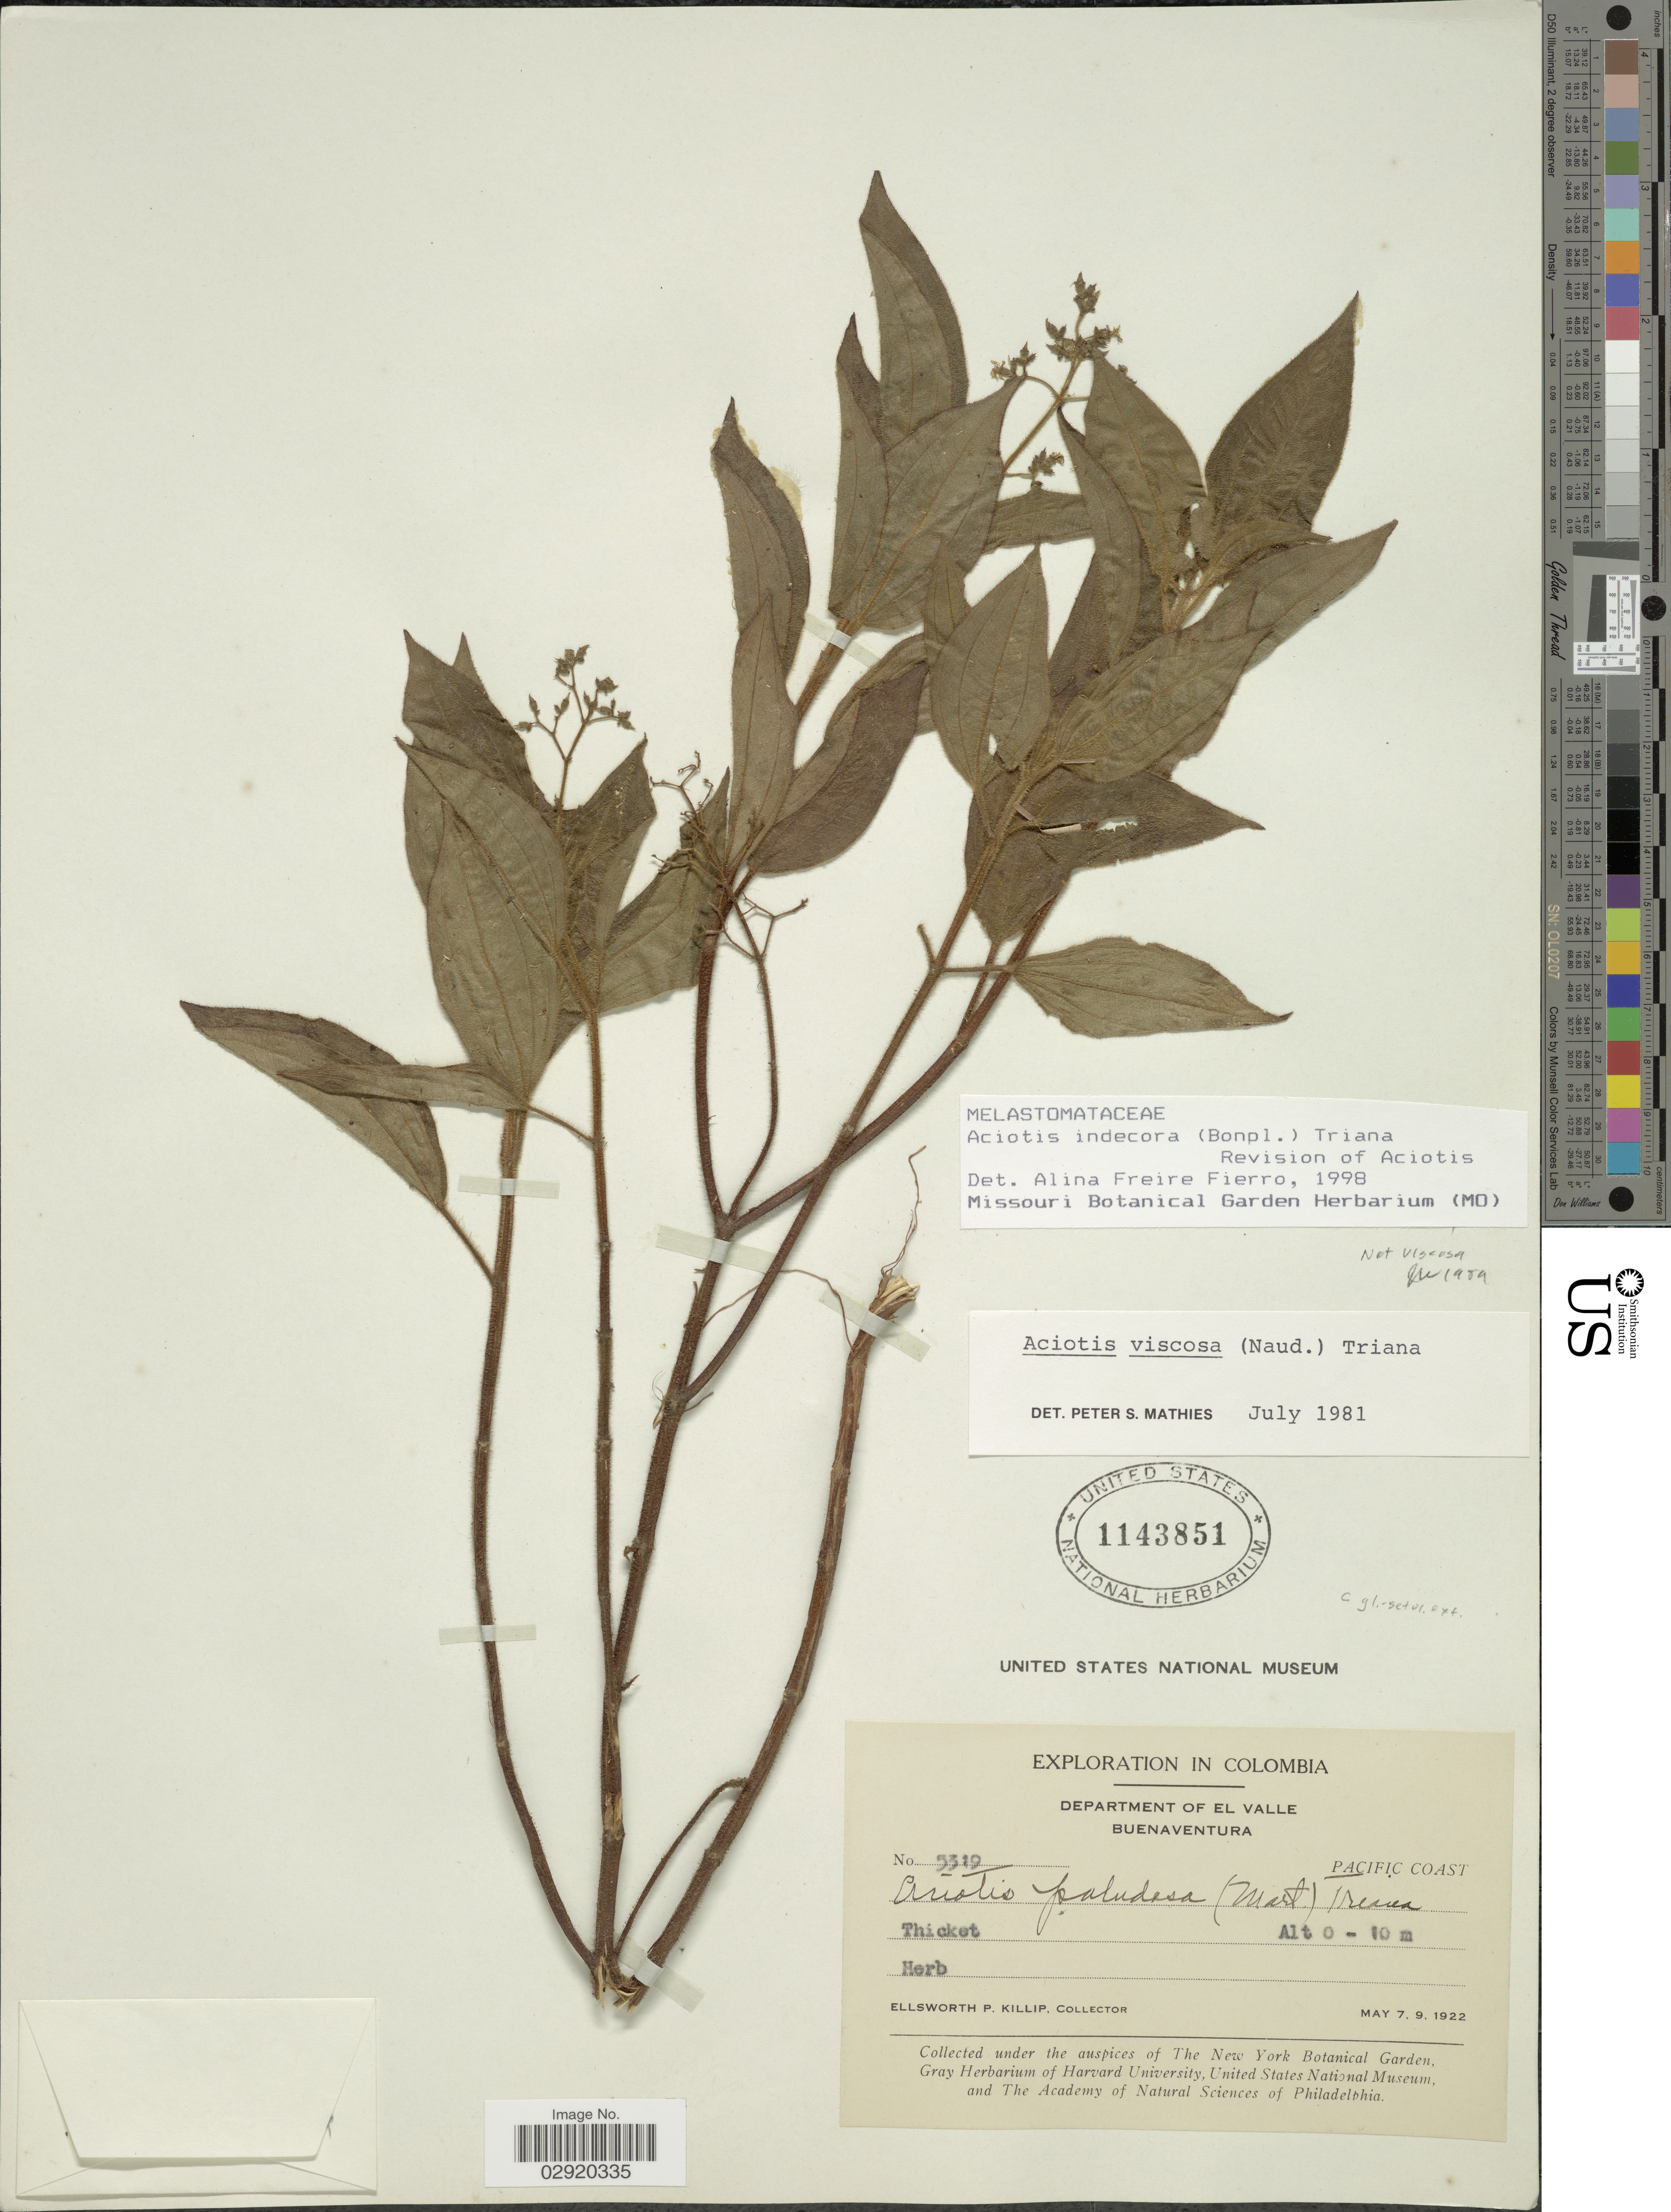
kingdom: Plantae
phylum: Tracheophyta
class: Magnoliopsida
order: Myrtales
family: Melastomataceae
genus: Aciotis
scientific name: Aciotis indecora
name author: (Bonpl.) Triana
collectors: E. P. Killip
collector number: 5319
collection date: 1922-05-07/1922-05-09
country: Colombia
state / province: Valle del Cauca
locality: Department of El Valle. Buenaventura. Pacific Coast. Thicket.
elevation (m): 0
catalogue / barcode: US 1143851